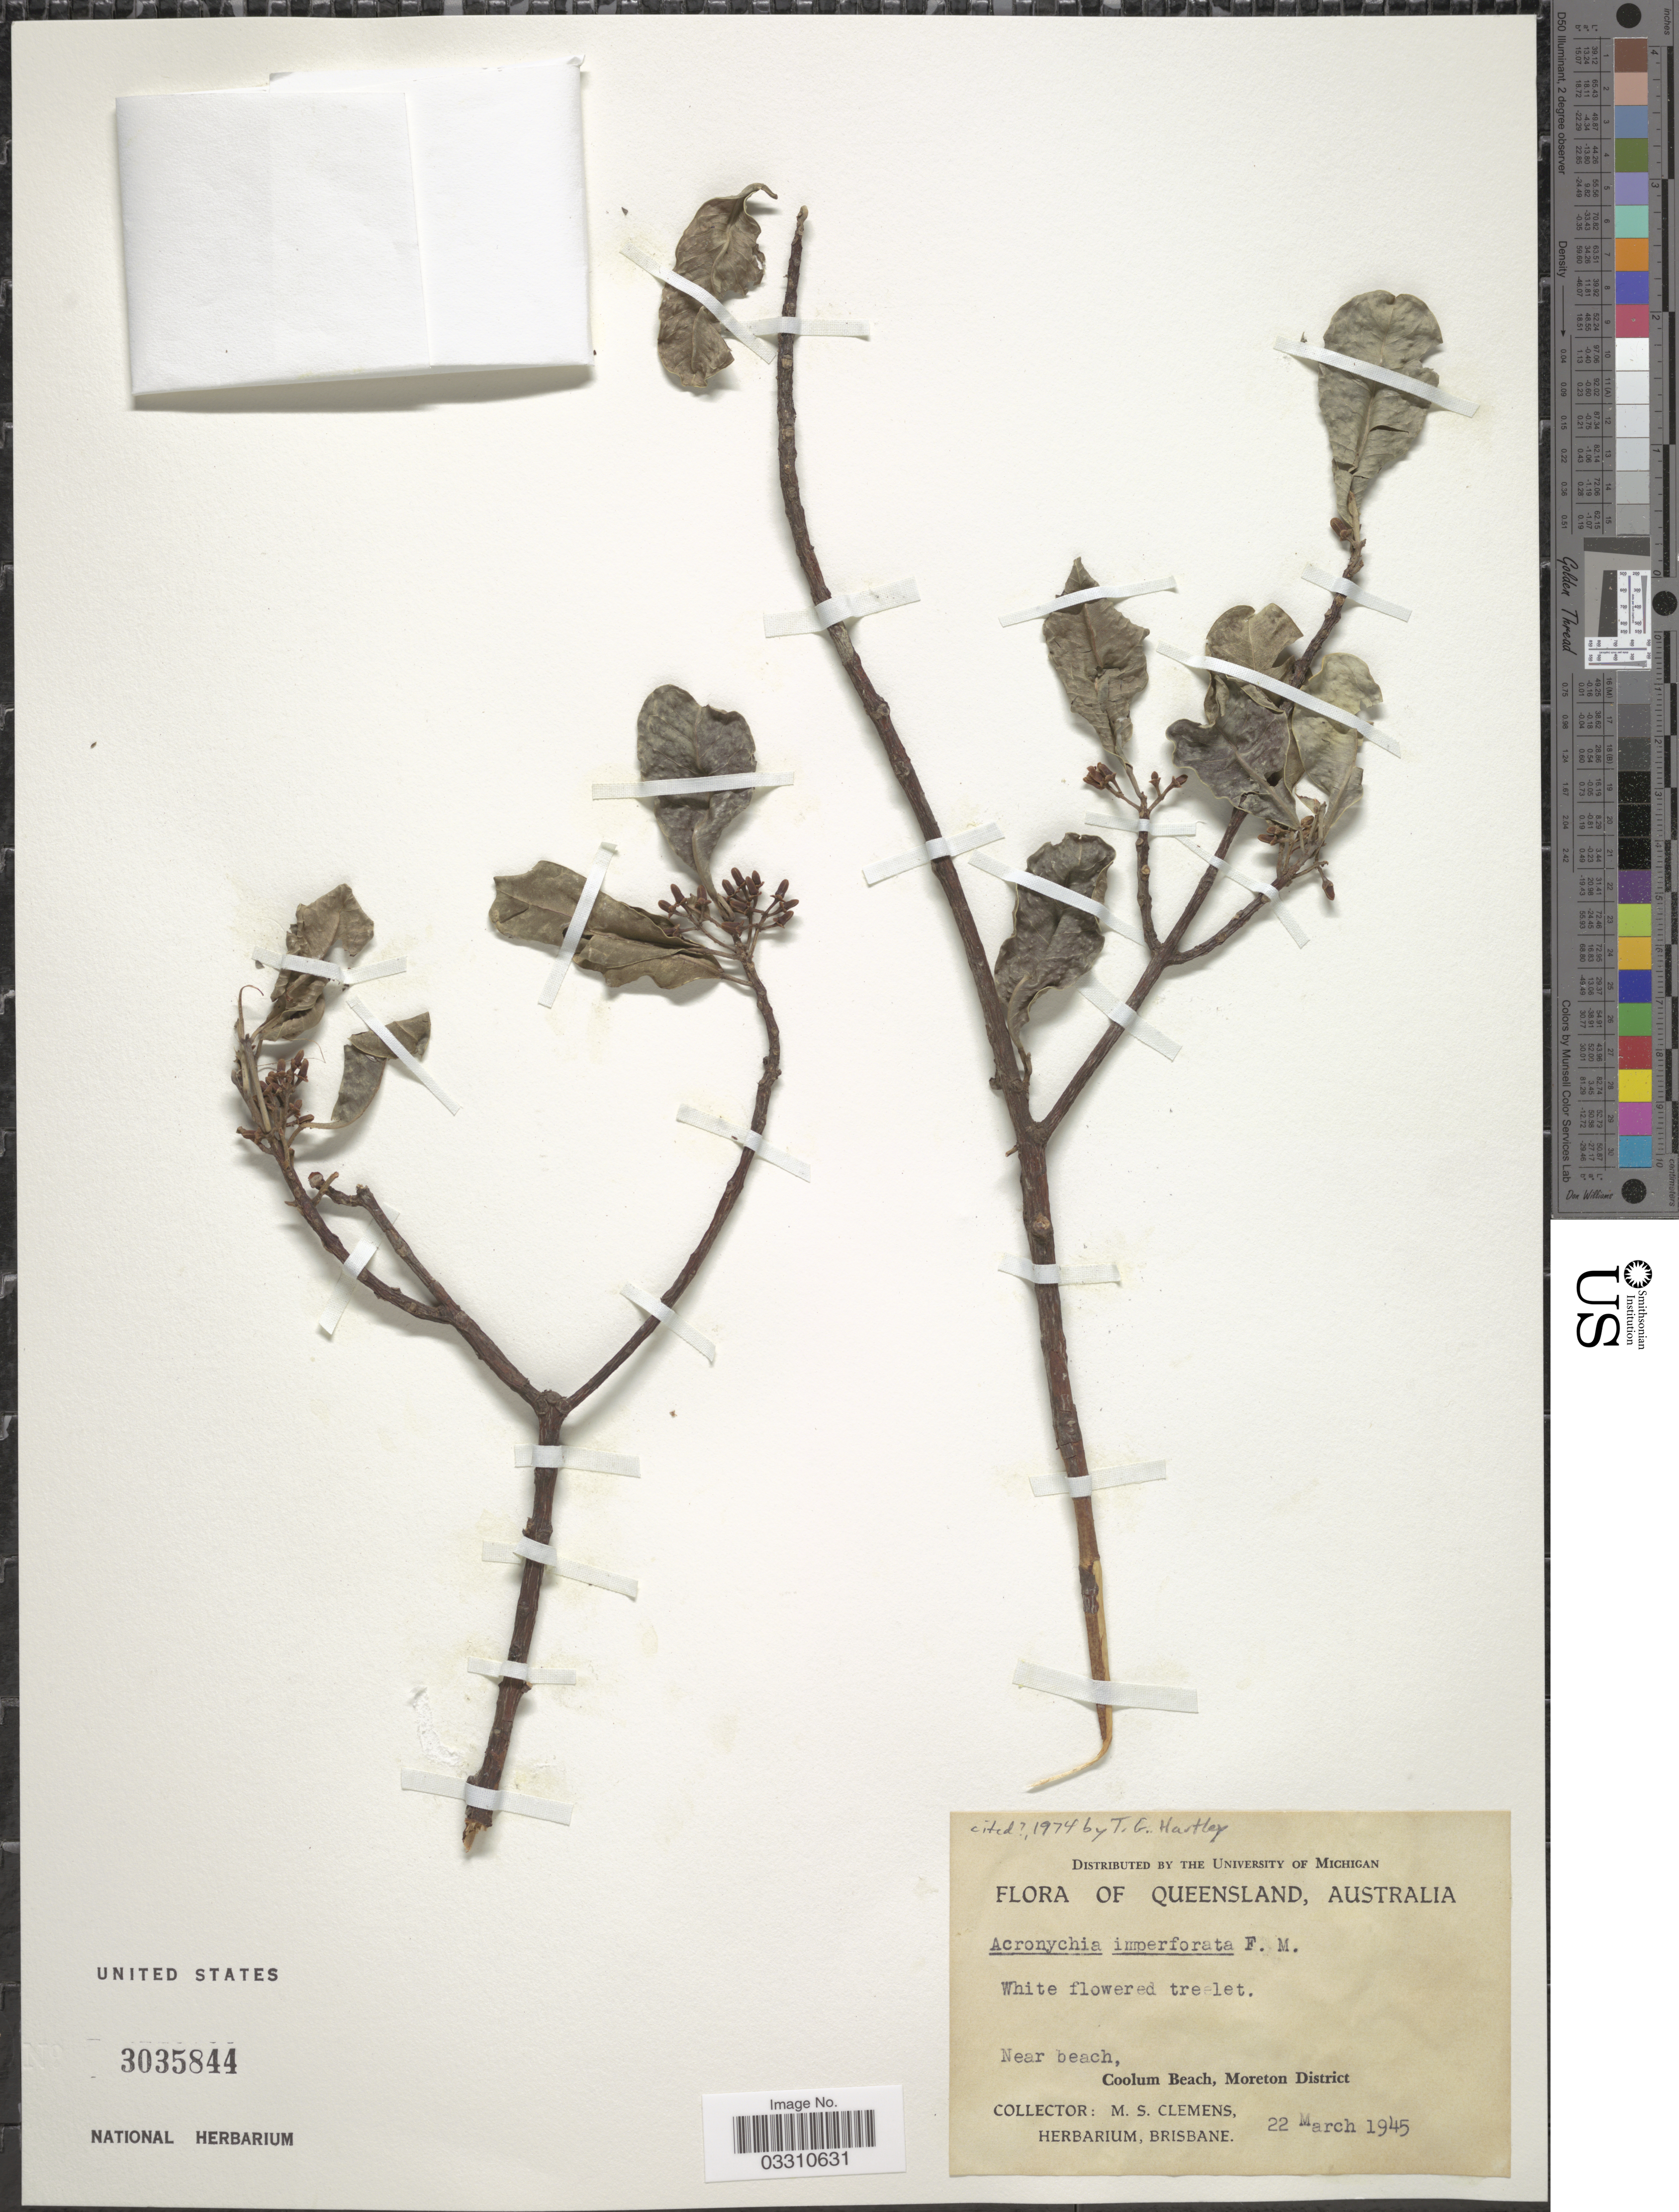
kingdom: Plantae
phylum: Tracheophyta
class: Magnoliopsida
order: Sapindales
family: Rutaceae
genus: Acronychia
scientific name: Acronychia imperforata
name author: F. Muell.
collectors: M. S. Clemens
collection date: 1945-03-22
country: Australia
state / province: Queensland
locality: Near beach, Coolum Beach, Moreton District.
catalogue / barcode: US 3035844